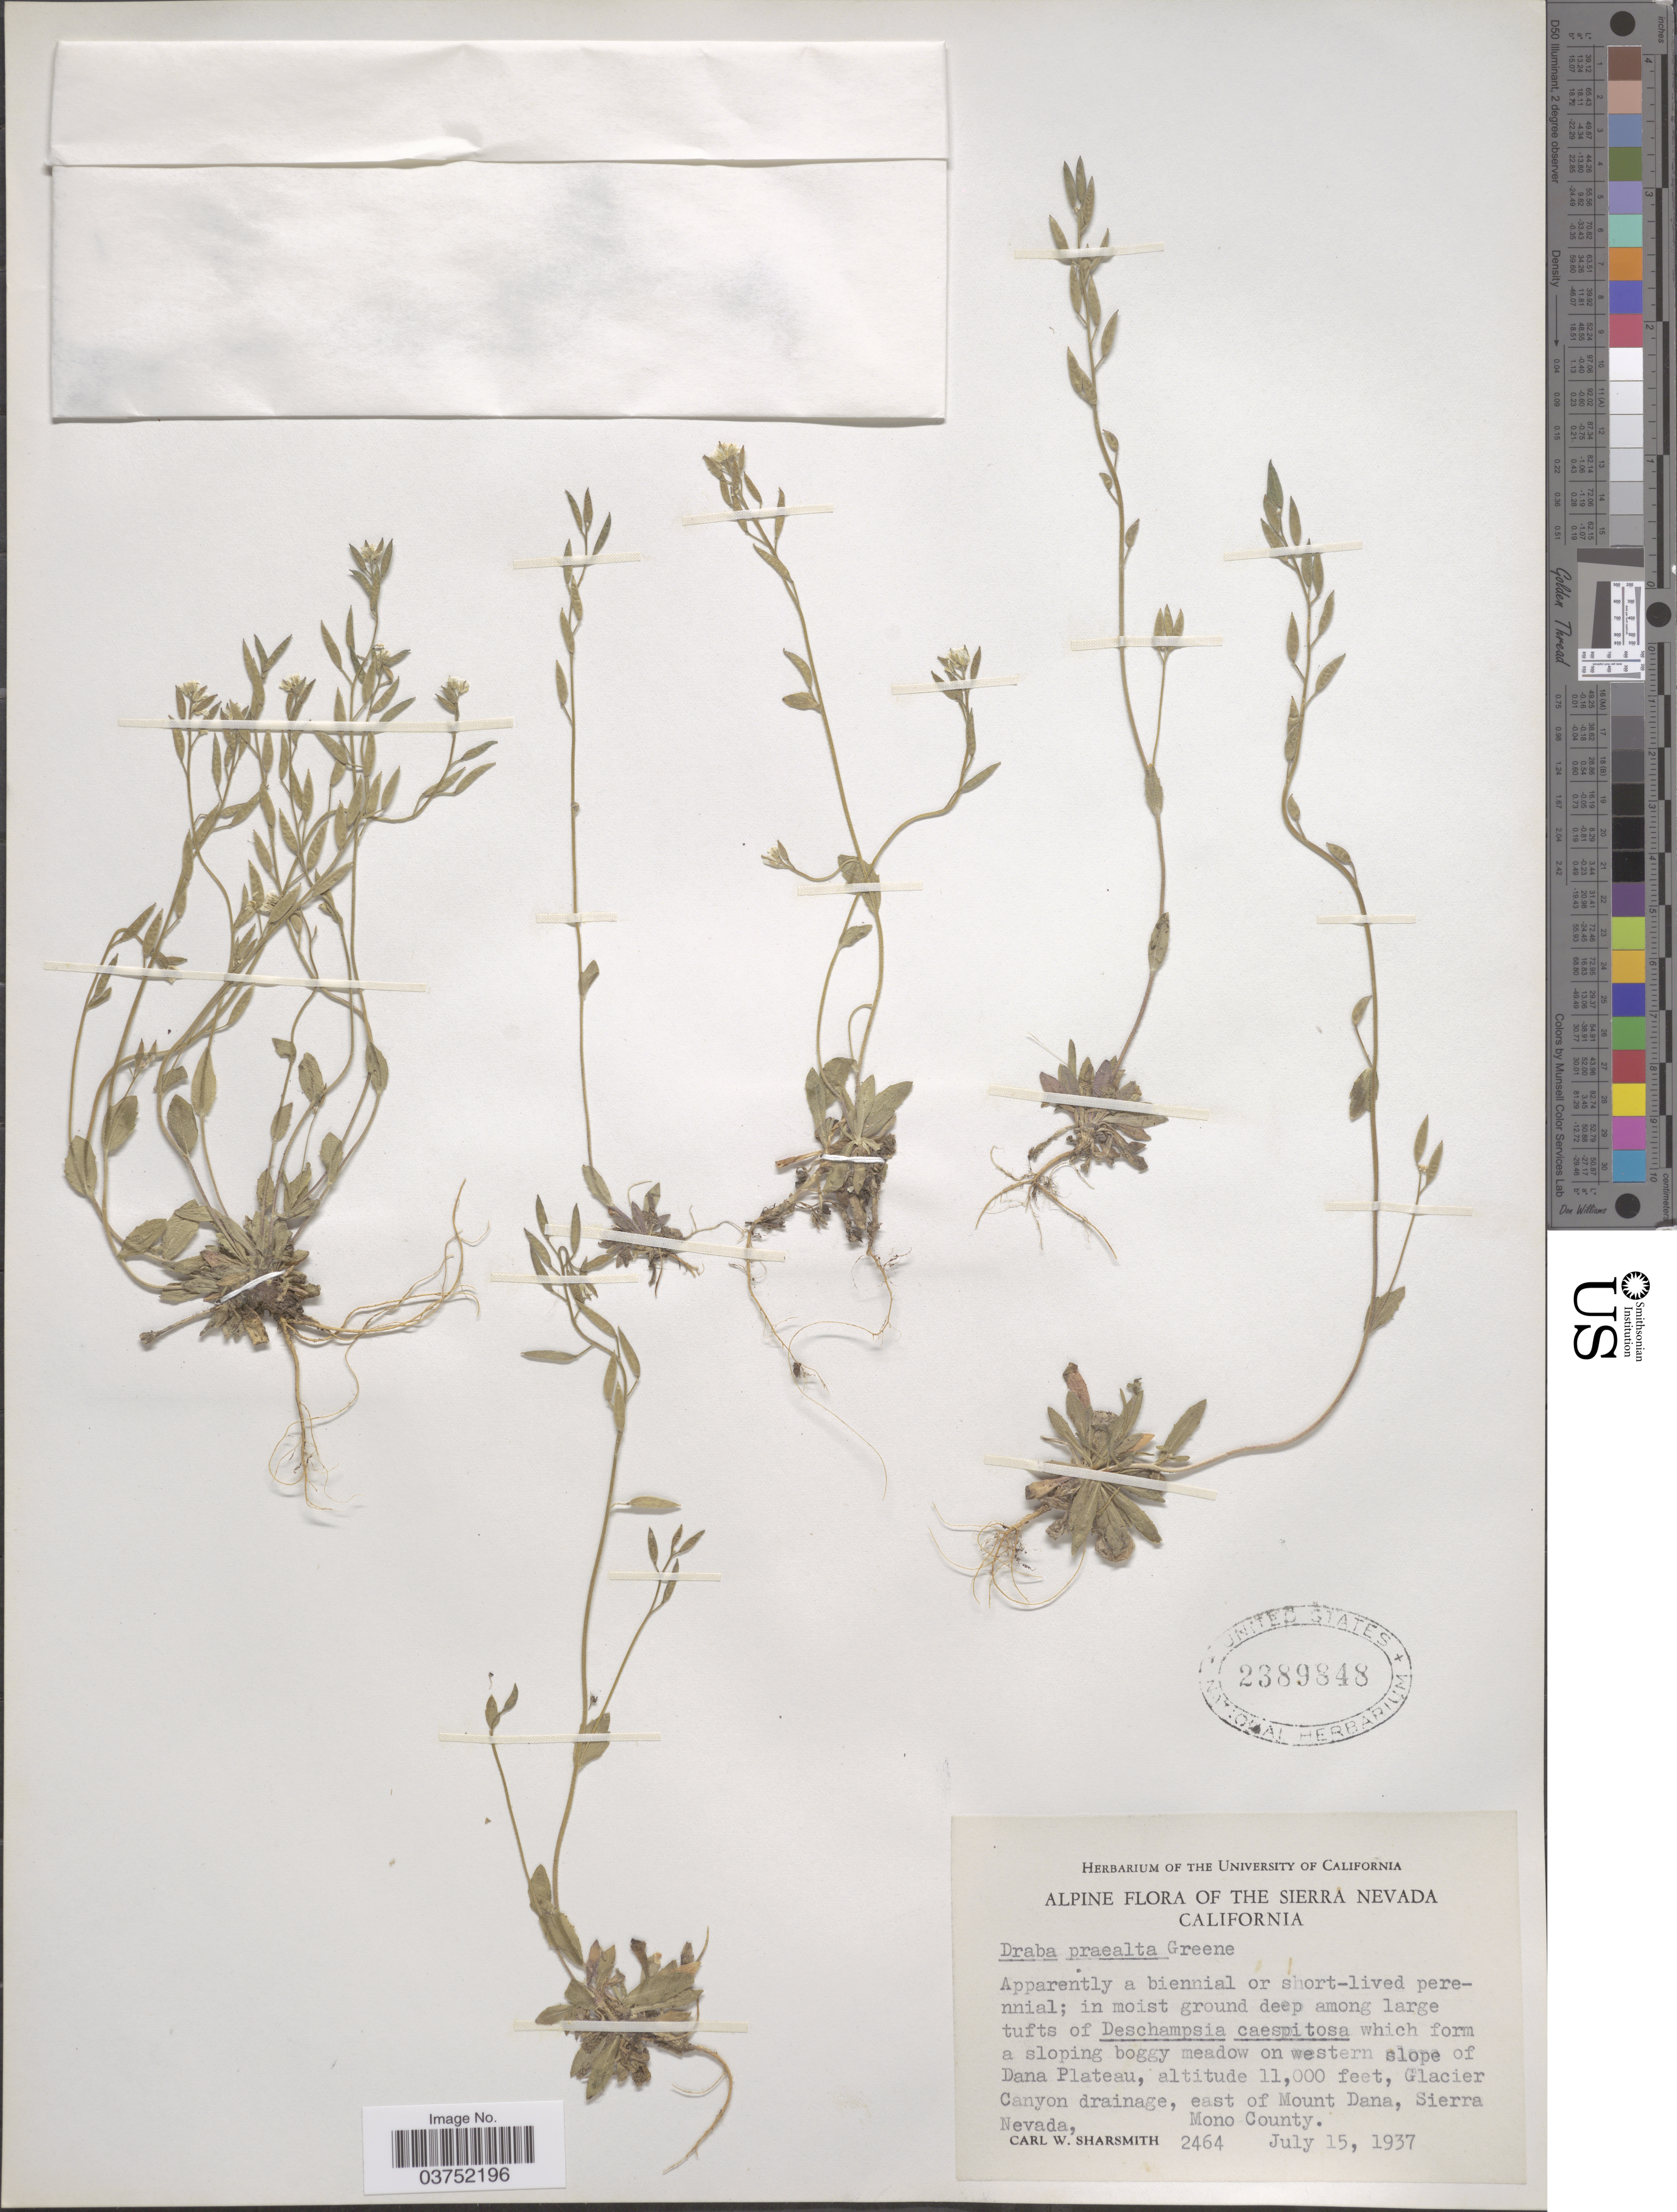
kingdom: Plantae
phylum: Tracheophyta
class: Magnoliopsida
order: Brassicales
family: Brassicaceae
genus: Draba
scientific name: Draba praealta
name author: Greene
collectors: C. Sharsmith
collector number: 2464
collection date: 1937-07-15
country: United States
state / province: California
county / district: Mono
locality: Alpine. The Sierra Nevada. Western slope of Dana Plateau, Glacier Canyon drainage, east of Mount Dana, Sierra Nevada, Mono County.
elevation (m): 3353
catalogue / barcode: US 2389848